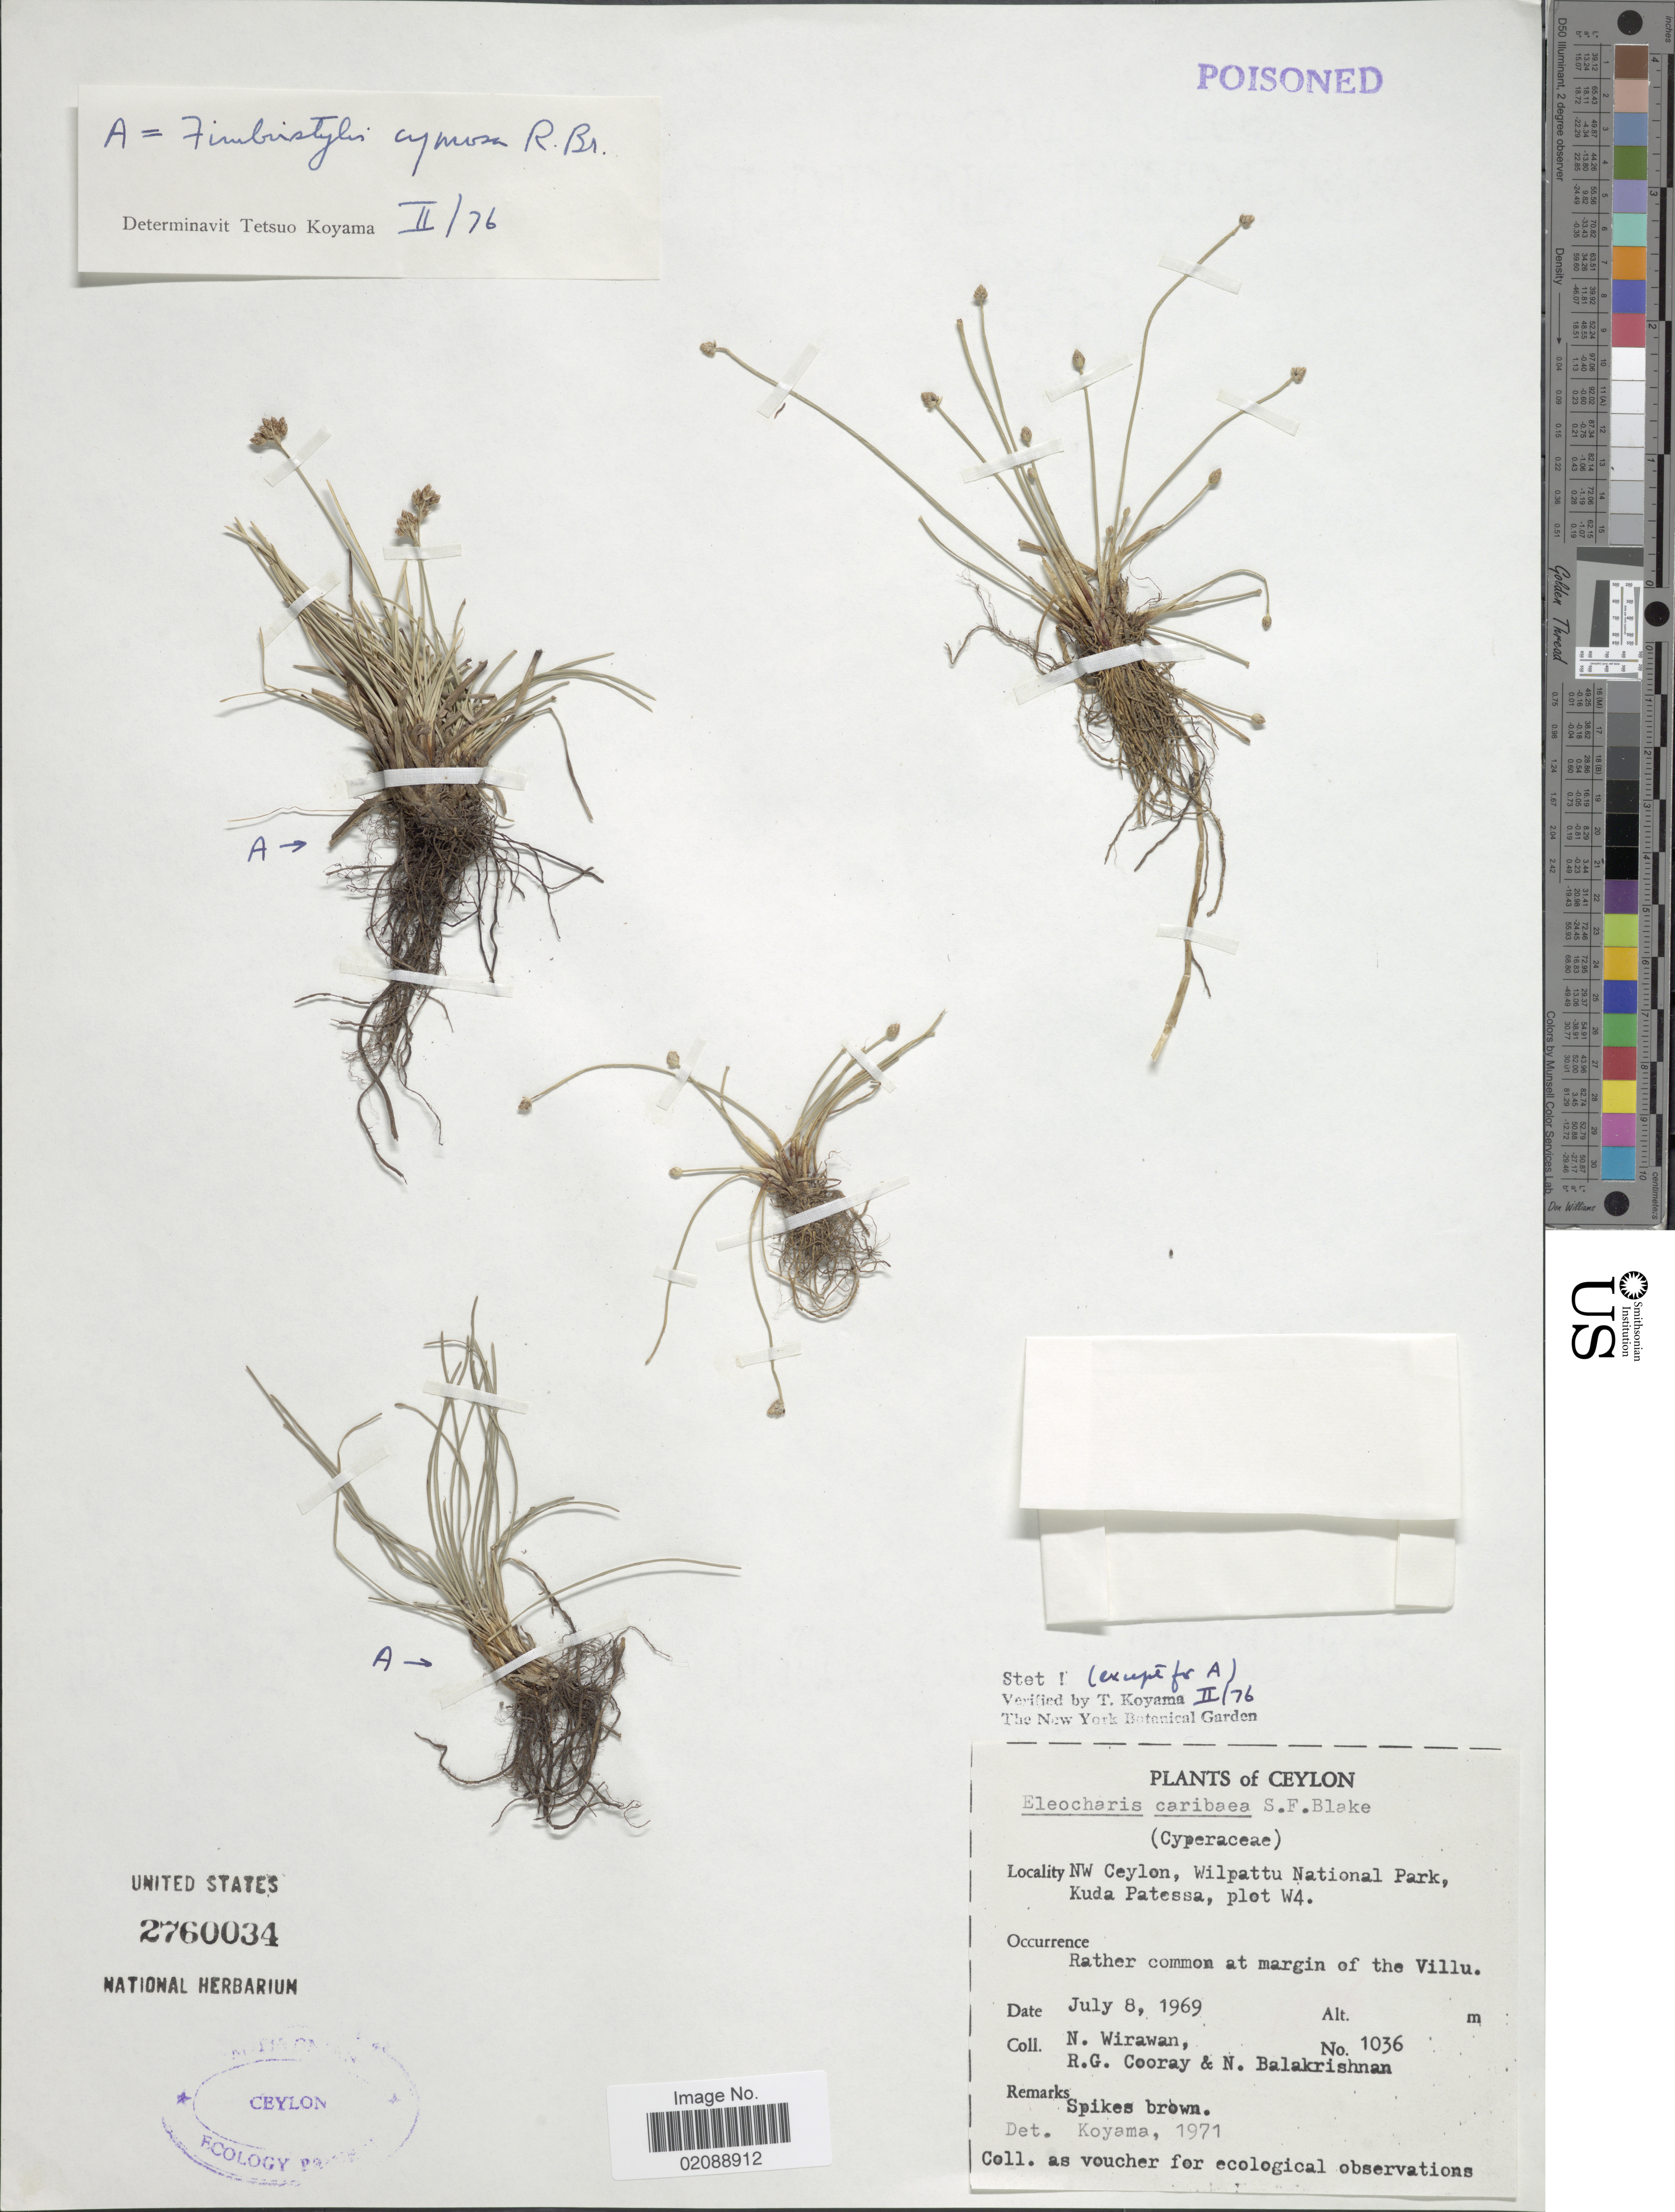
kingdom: Plantae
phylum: Tracheophyta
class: Liliopsida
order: Poales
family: Cyperaceae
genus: Fimbristylis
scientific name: Fimbristylis cymosa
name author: R. Br.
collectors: N. Wirawan, R. Cooray & N. Balakrishnan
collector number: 1036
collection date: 1969-07-08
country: Sri Lanka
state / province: North Western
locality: Wilpattu National Park, Kuda Patessa, plot W4, rather common at margin of the Villu.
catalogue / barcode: US 2760034